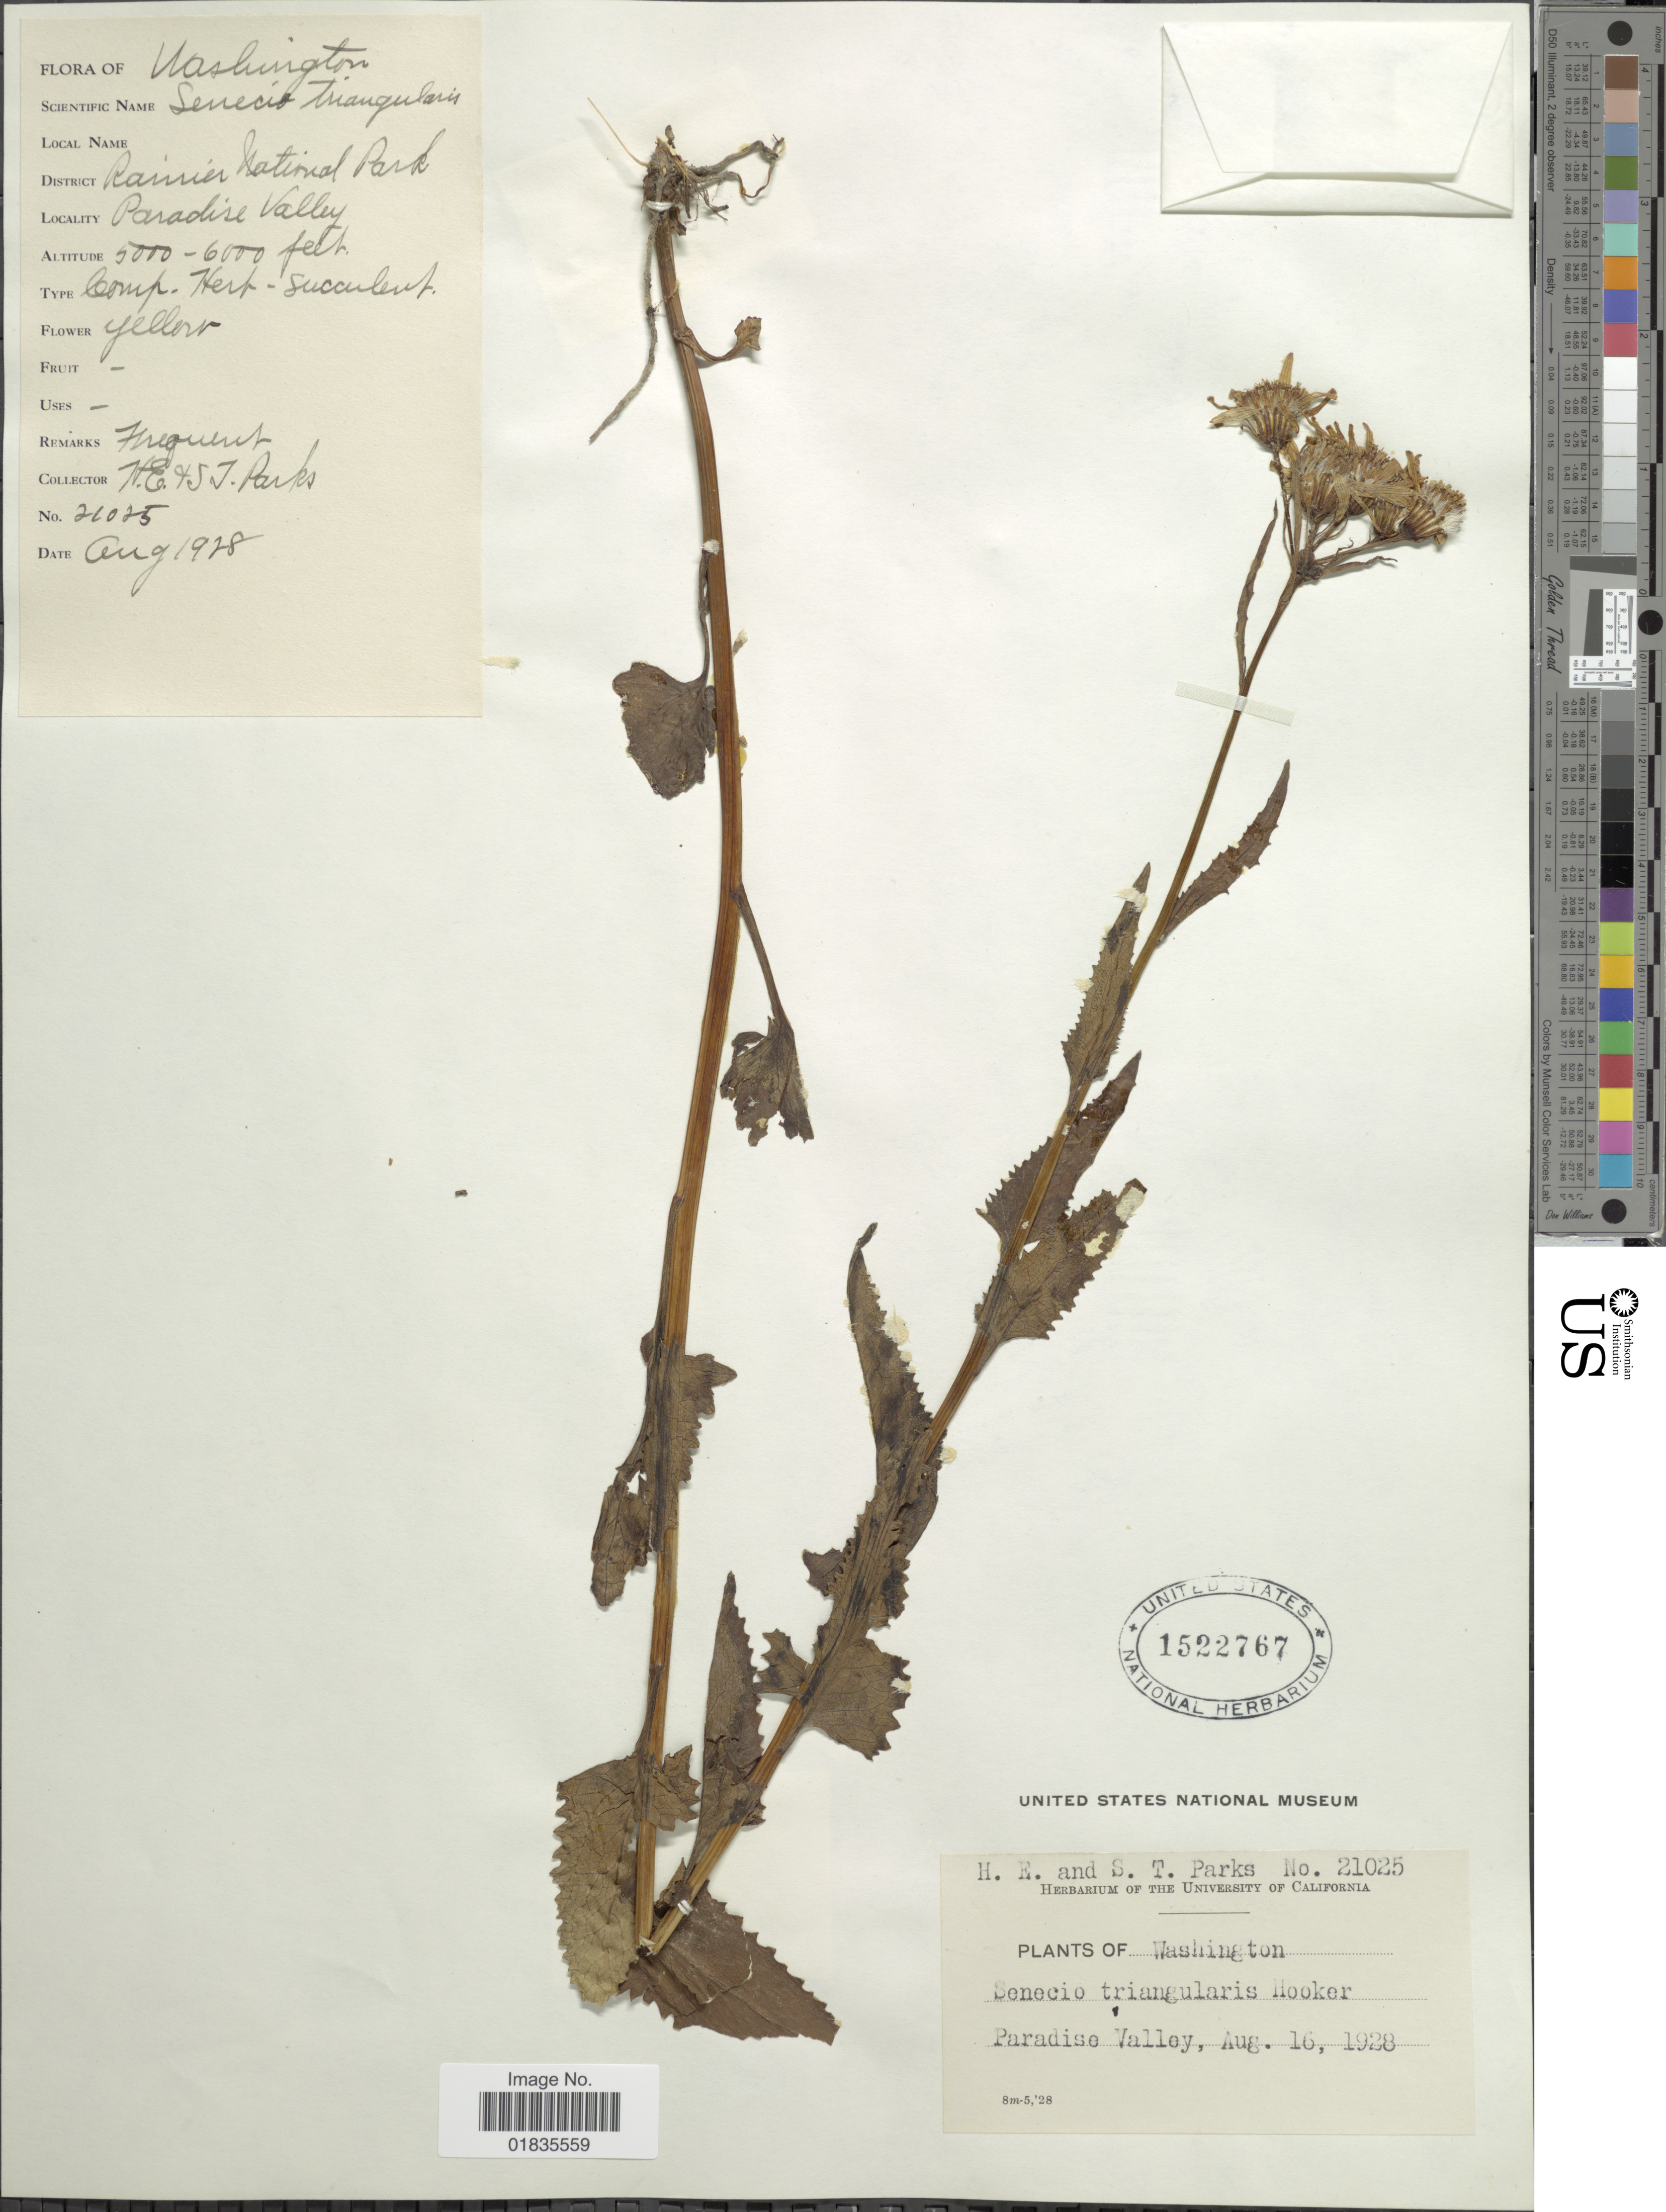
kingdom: Plantae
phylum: Tracheophyta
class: Magnoliopsida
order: Asterales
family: Asteraceae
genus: Senecio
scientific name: Senecio triangularis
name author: Hook.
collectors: H. E. Parks & S. Parks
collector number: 21025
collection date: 1928-08-16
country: United States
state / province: Washington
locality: Paradise Valley.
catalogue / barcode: US 1522767